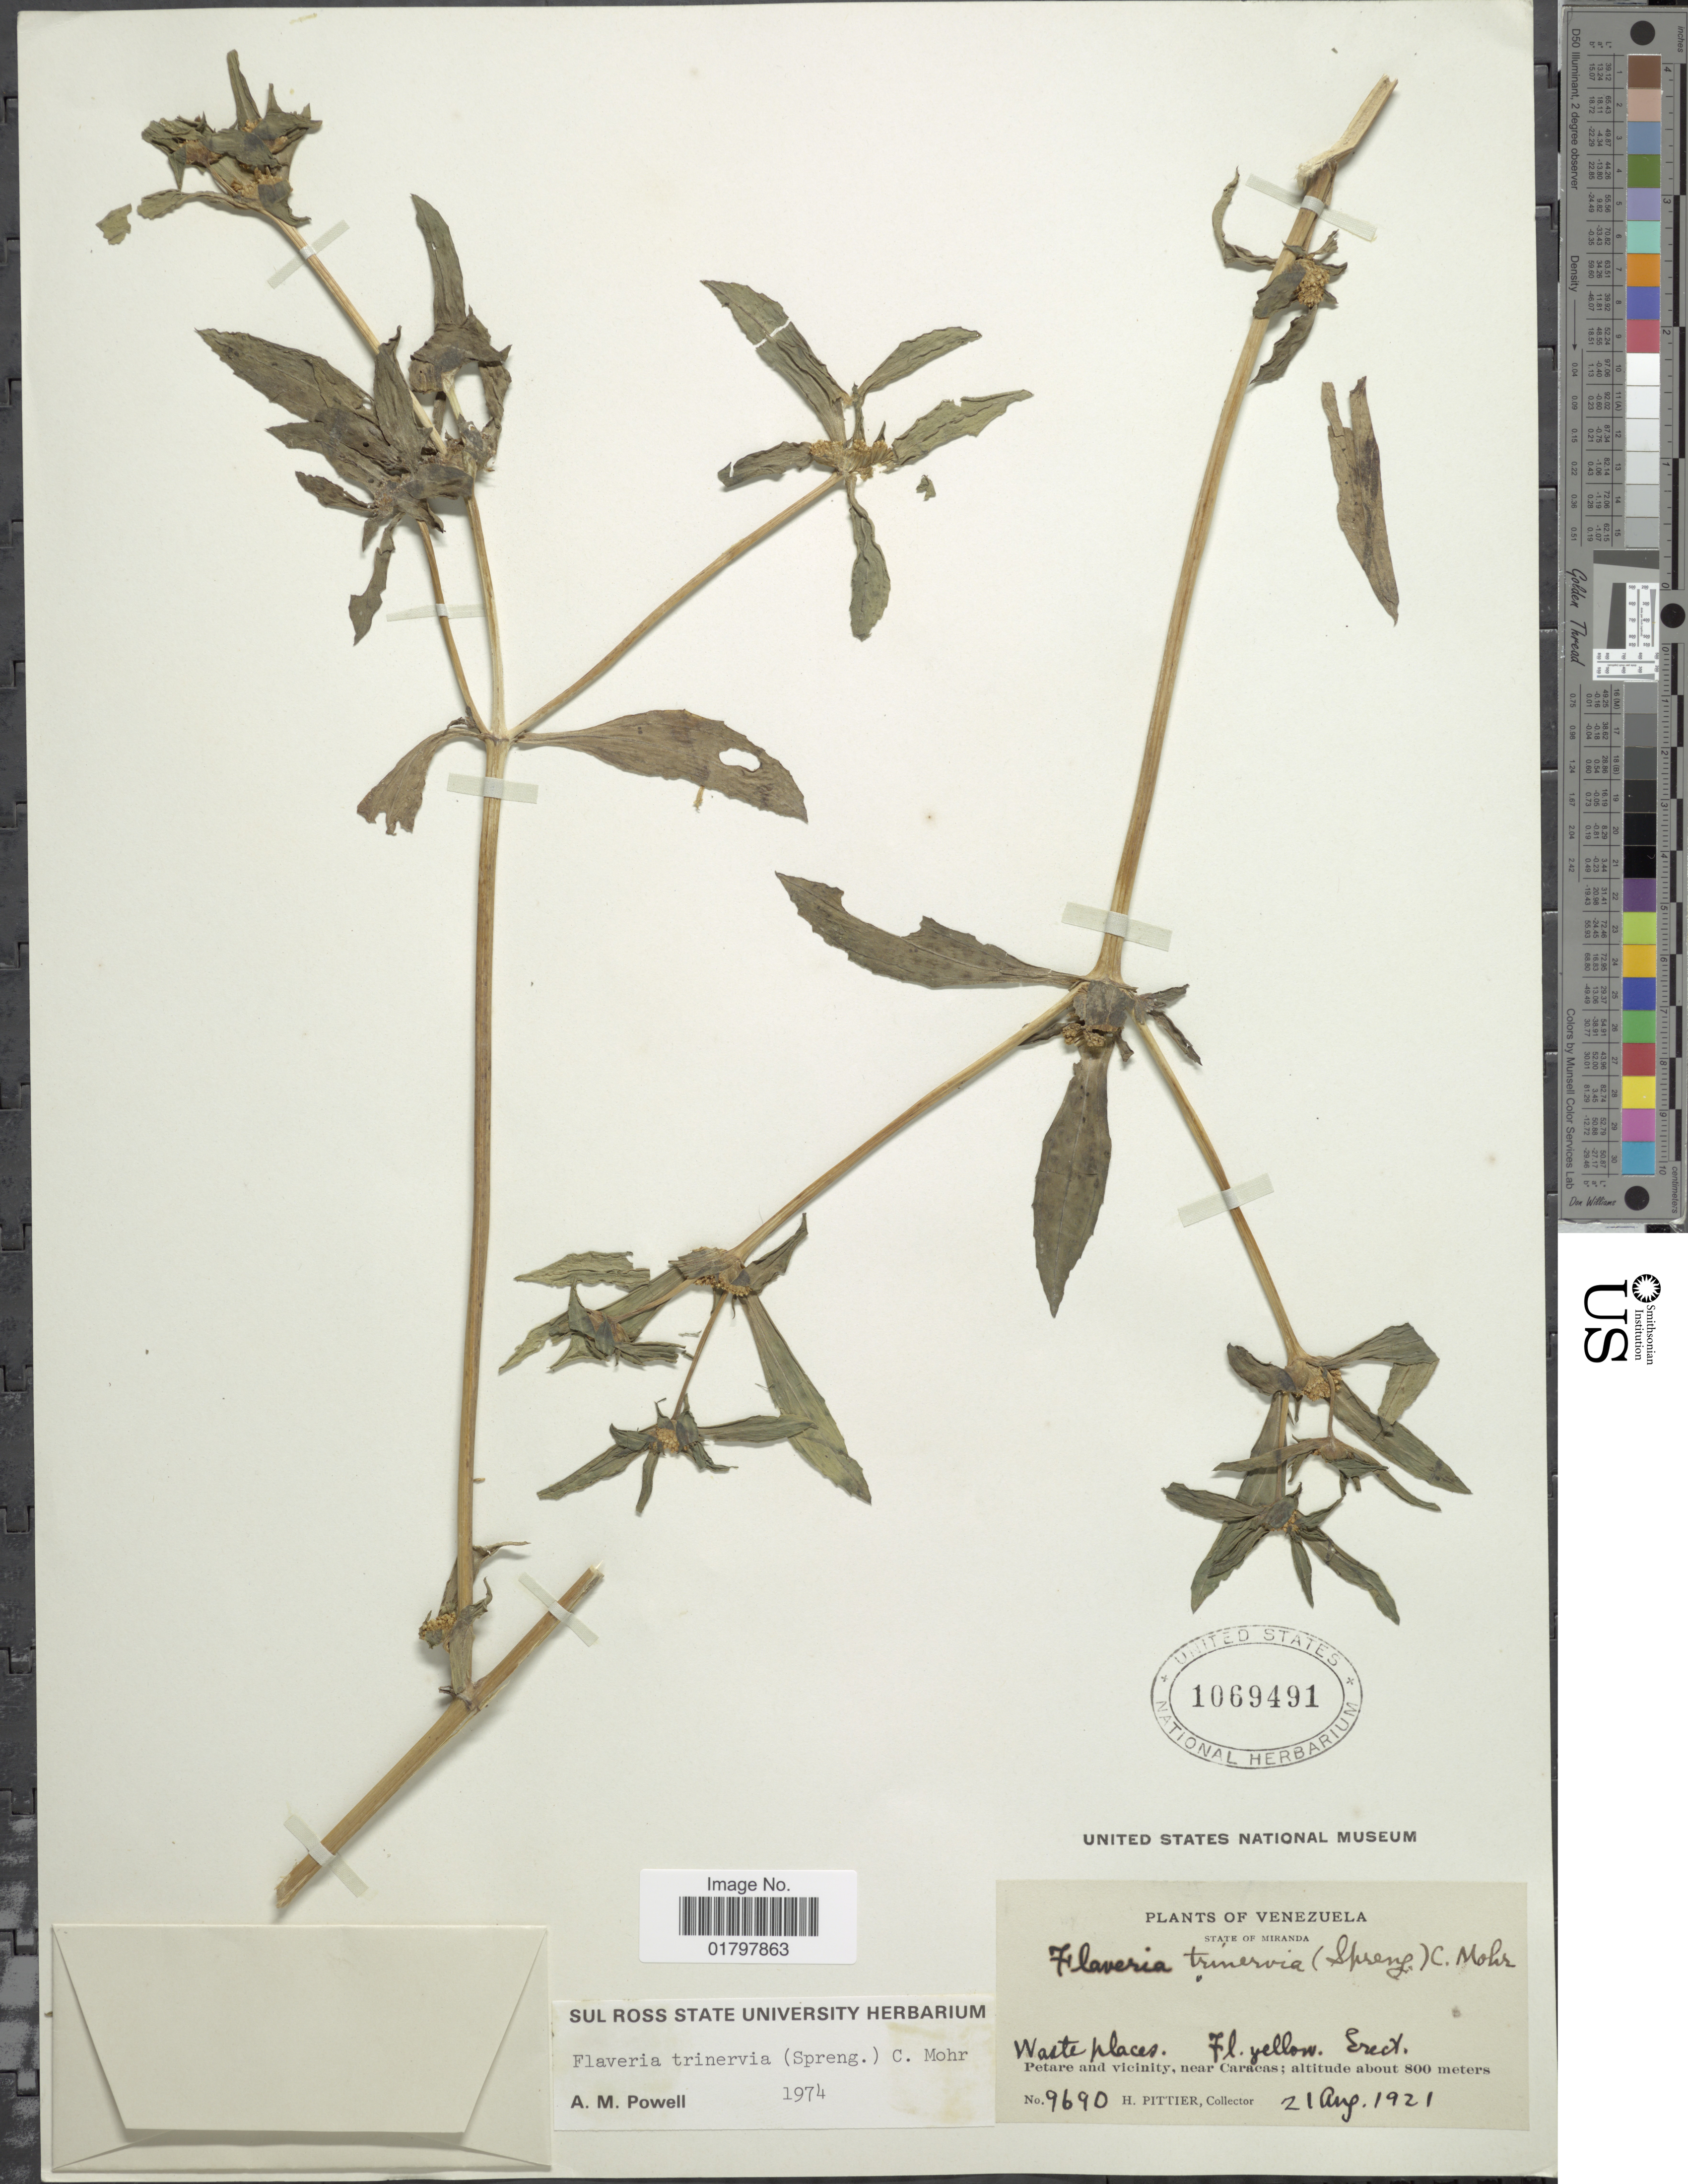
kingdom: Plantae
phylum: Tracheophyta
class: Magnoliopsida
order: Asterales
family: Asteraceae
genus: Flaveria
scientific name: Flaveria trinervia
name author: (Spreng.) C. Mohr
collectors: H. F. Pittier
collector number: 9690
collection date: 1921-08-21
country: Venezuela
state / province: Miranda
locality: Petare and vicinity, near Caracas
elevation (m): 800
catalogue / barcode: US 1069491